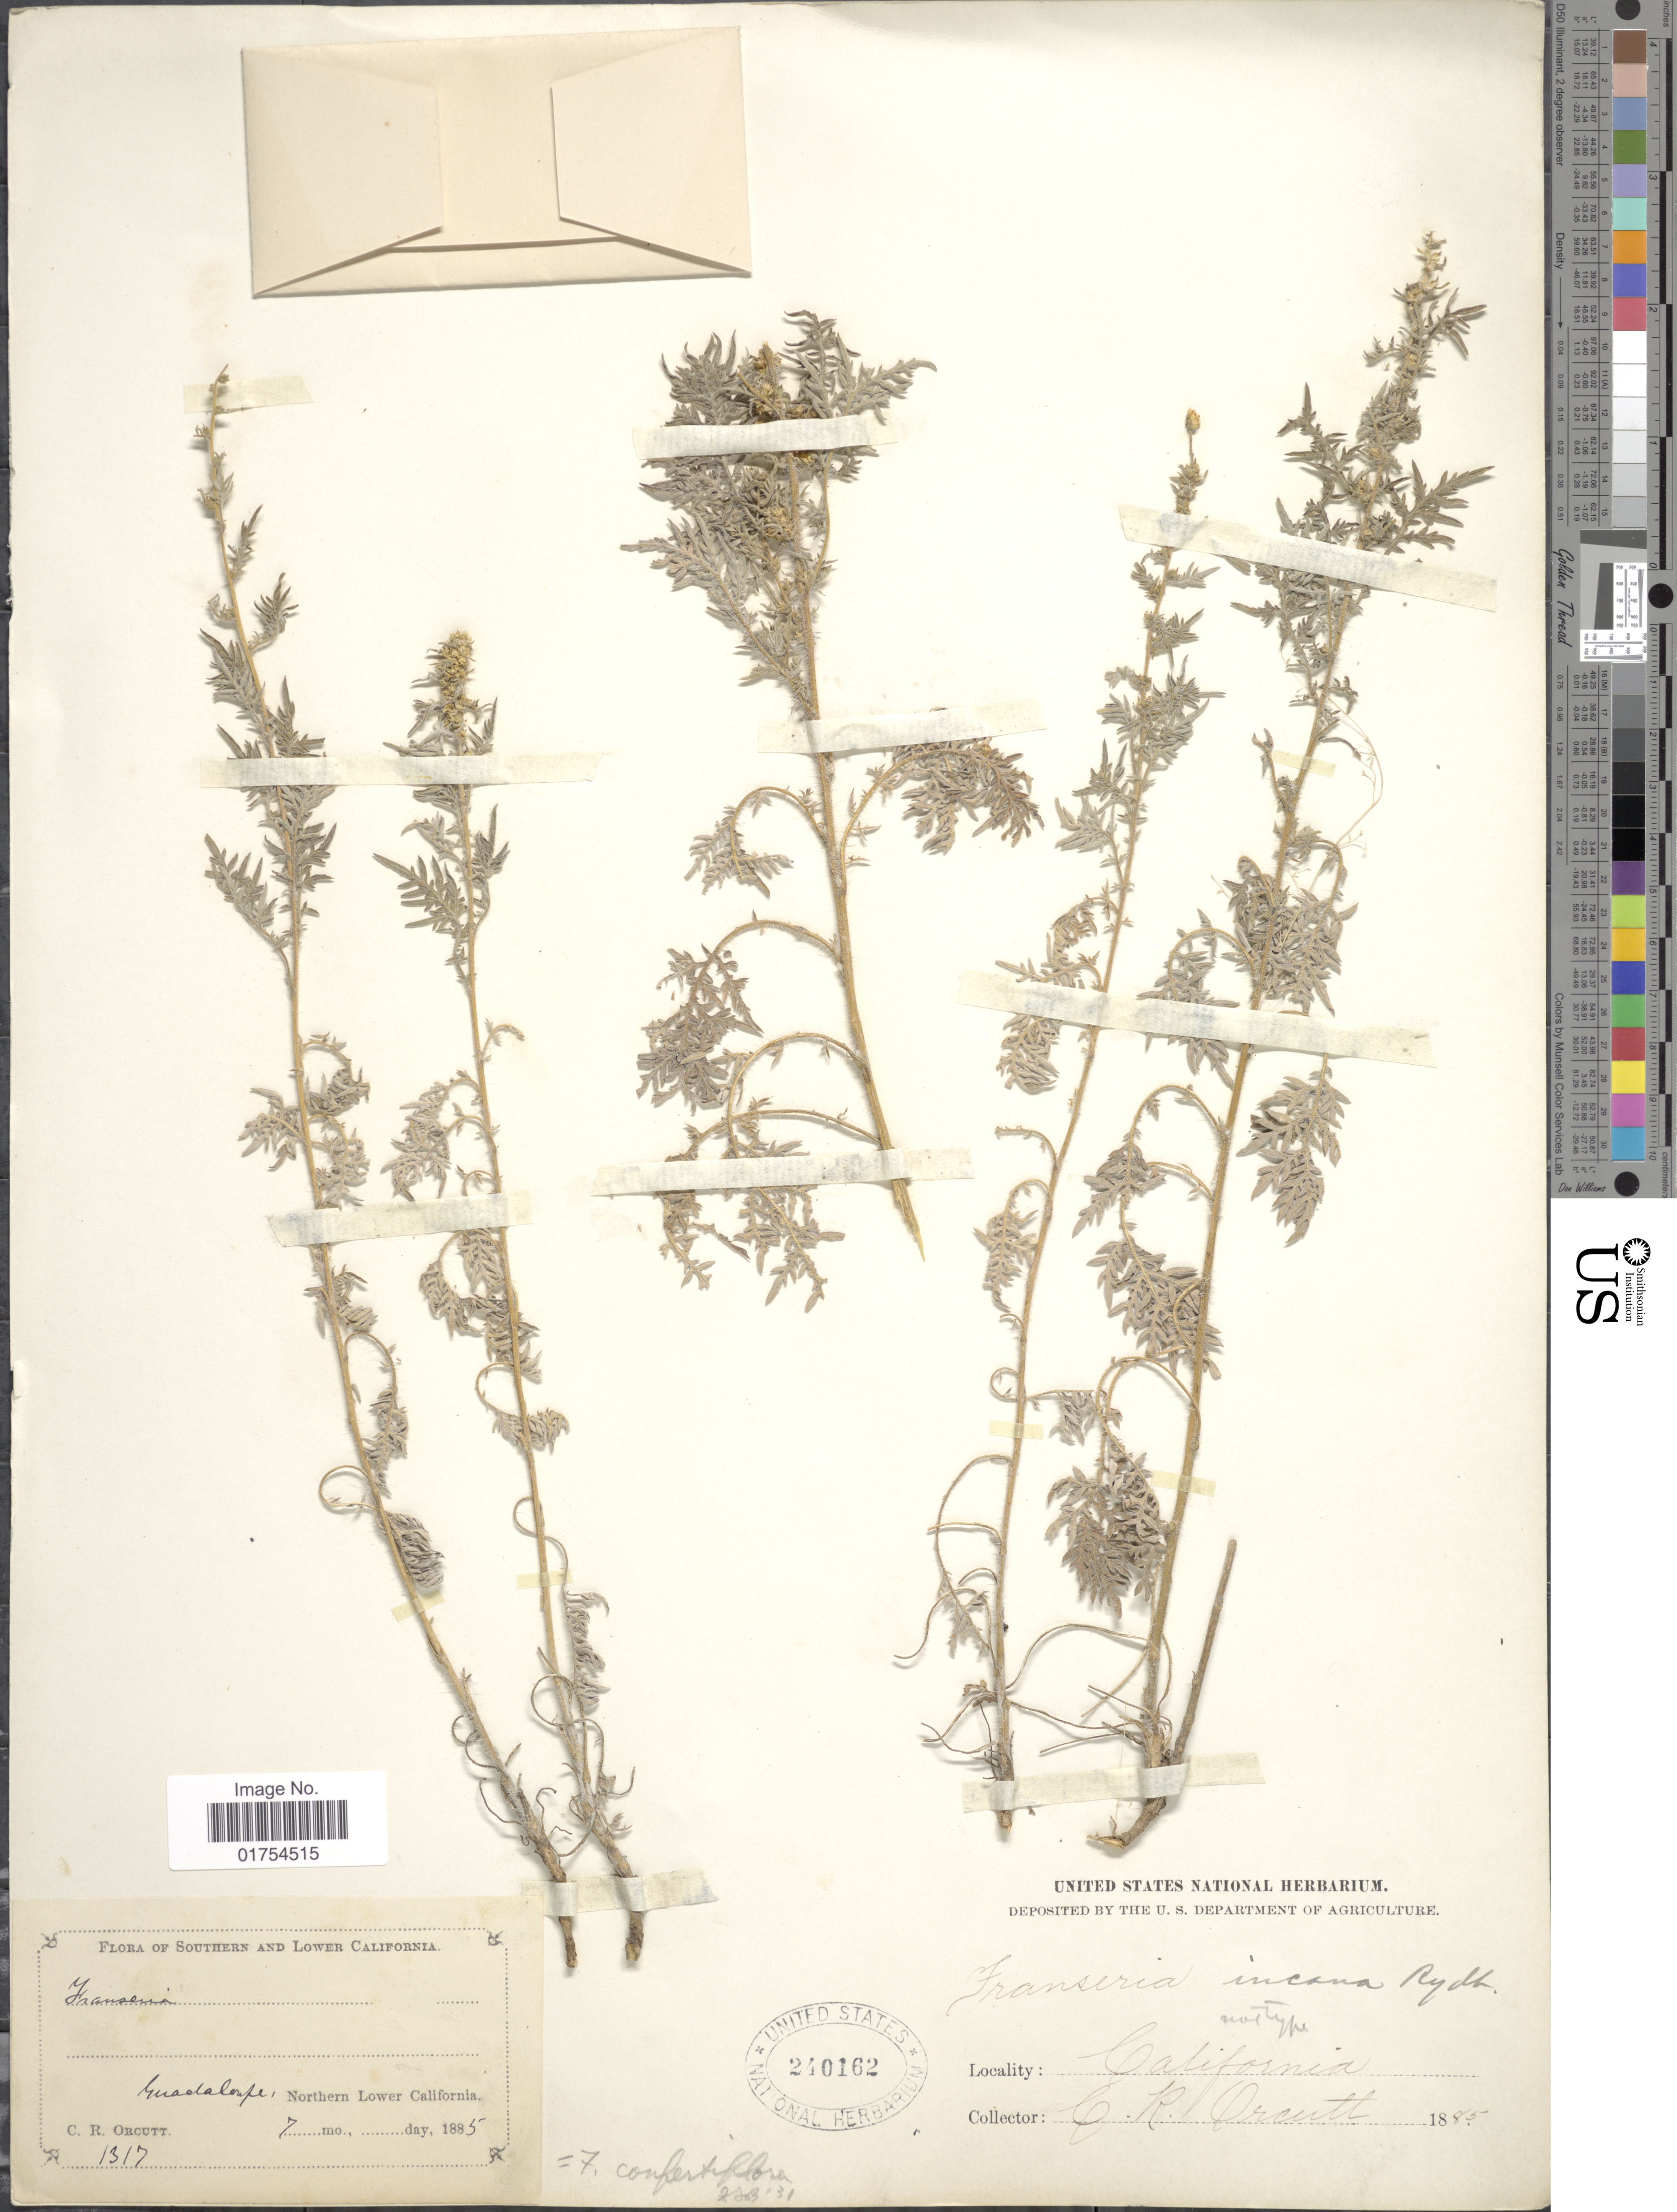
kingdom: Plantae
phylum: Tracheophyta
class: Magnoliopsida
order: Asterales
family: Asteraceae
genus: Franseria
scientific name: Franseria confertiflora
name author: (DC.) Rydb.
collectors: C. R. Orcutt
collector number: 1317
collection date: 1885-07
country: Mexico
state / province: Baja California Norte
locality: Southern and Lower California, Guadalupe, Northern Lower California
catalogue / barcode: US 240162